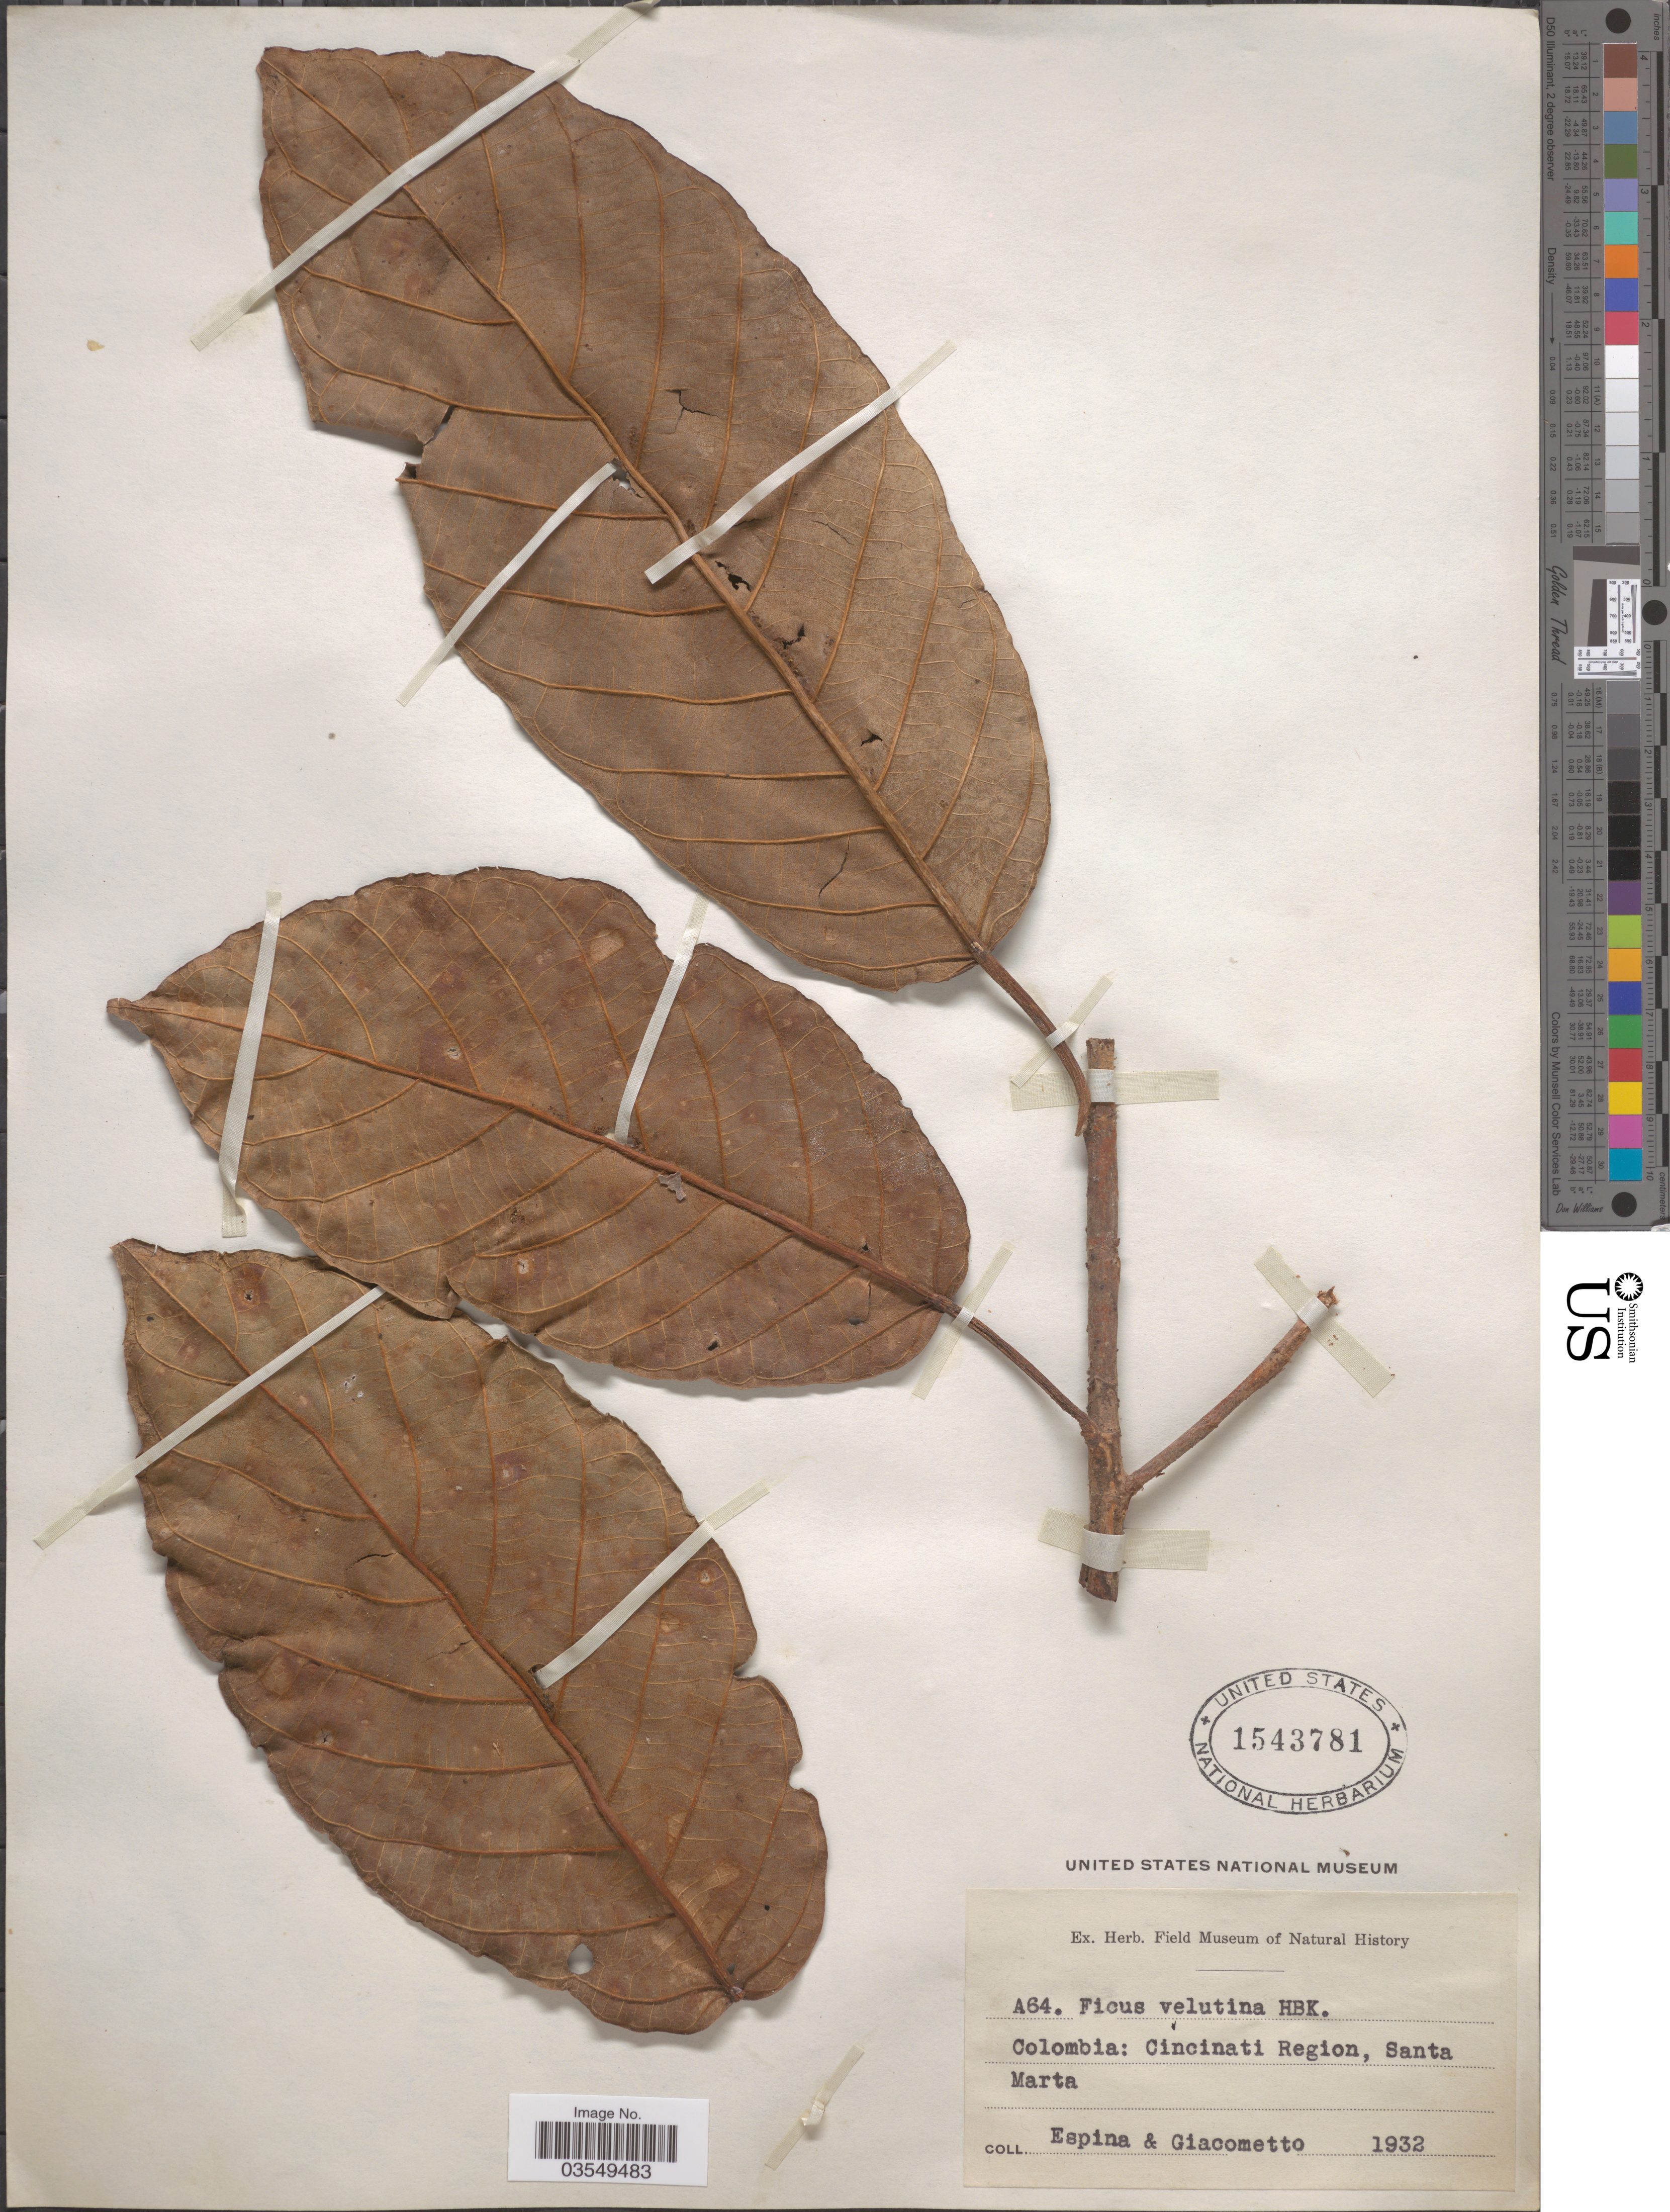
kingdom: Plantae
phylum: Tracheophyta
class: Magnoliopsida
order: Rosales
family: Moraceae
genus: Ficus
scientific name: Ficus velutina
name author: Humb. & Bonpl. ex Willd.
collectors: -. Espina & Giacometto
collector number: A64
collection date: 1932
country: Colombia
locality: Cincinati Region, Santa Marta.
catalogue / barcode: US 1543781